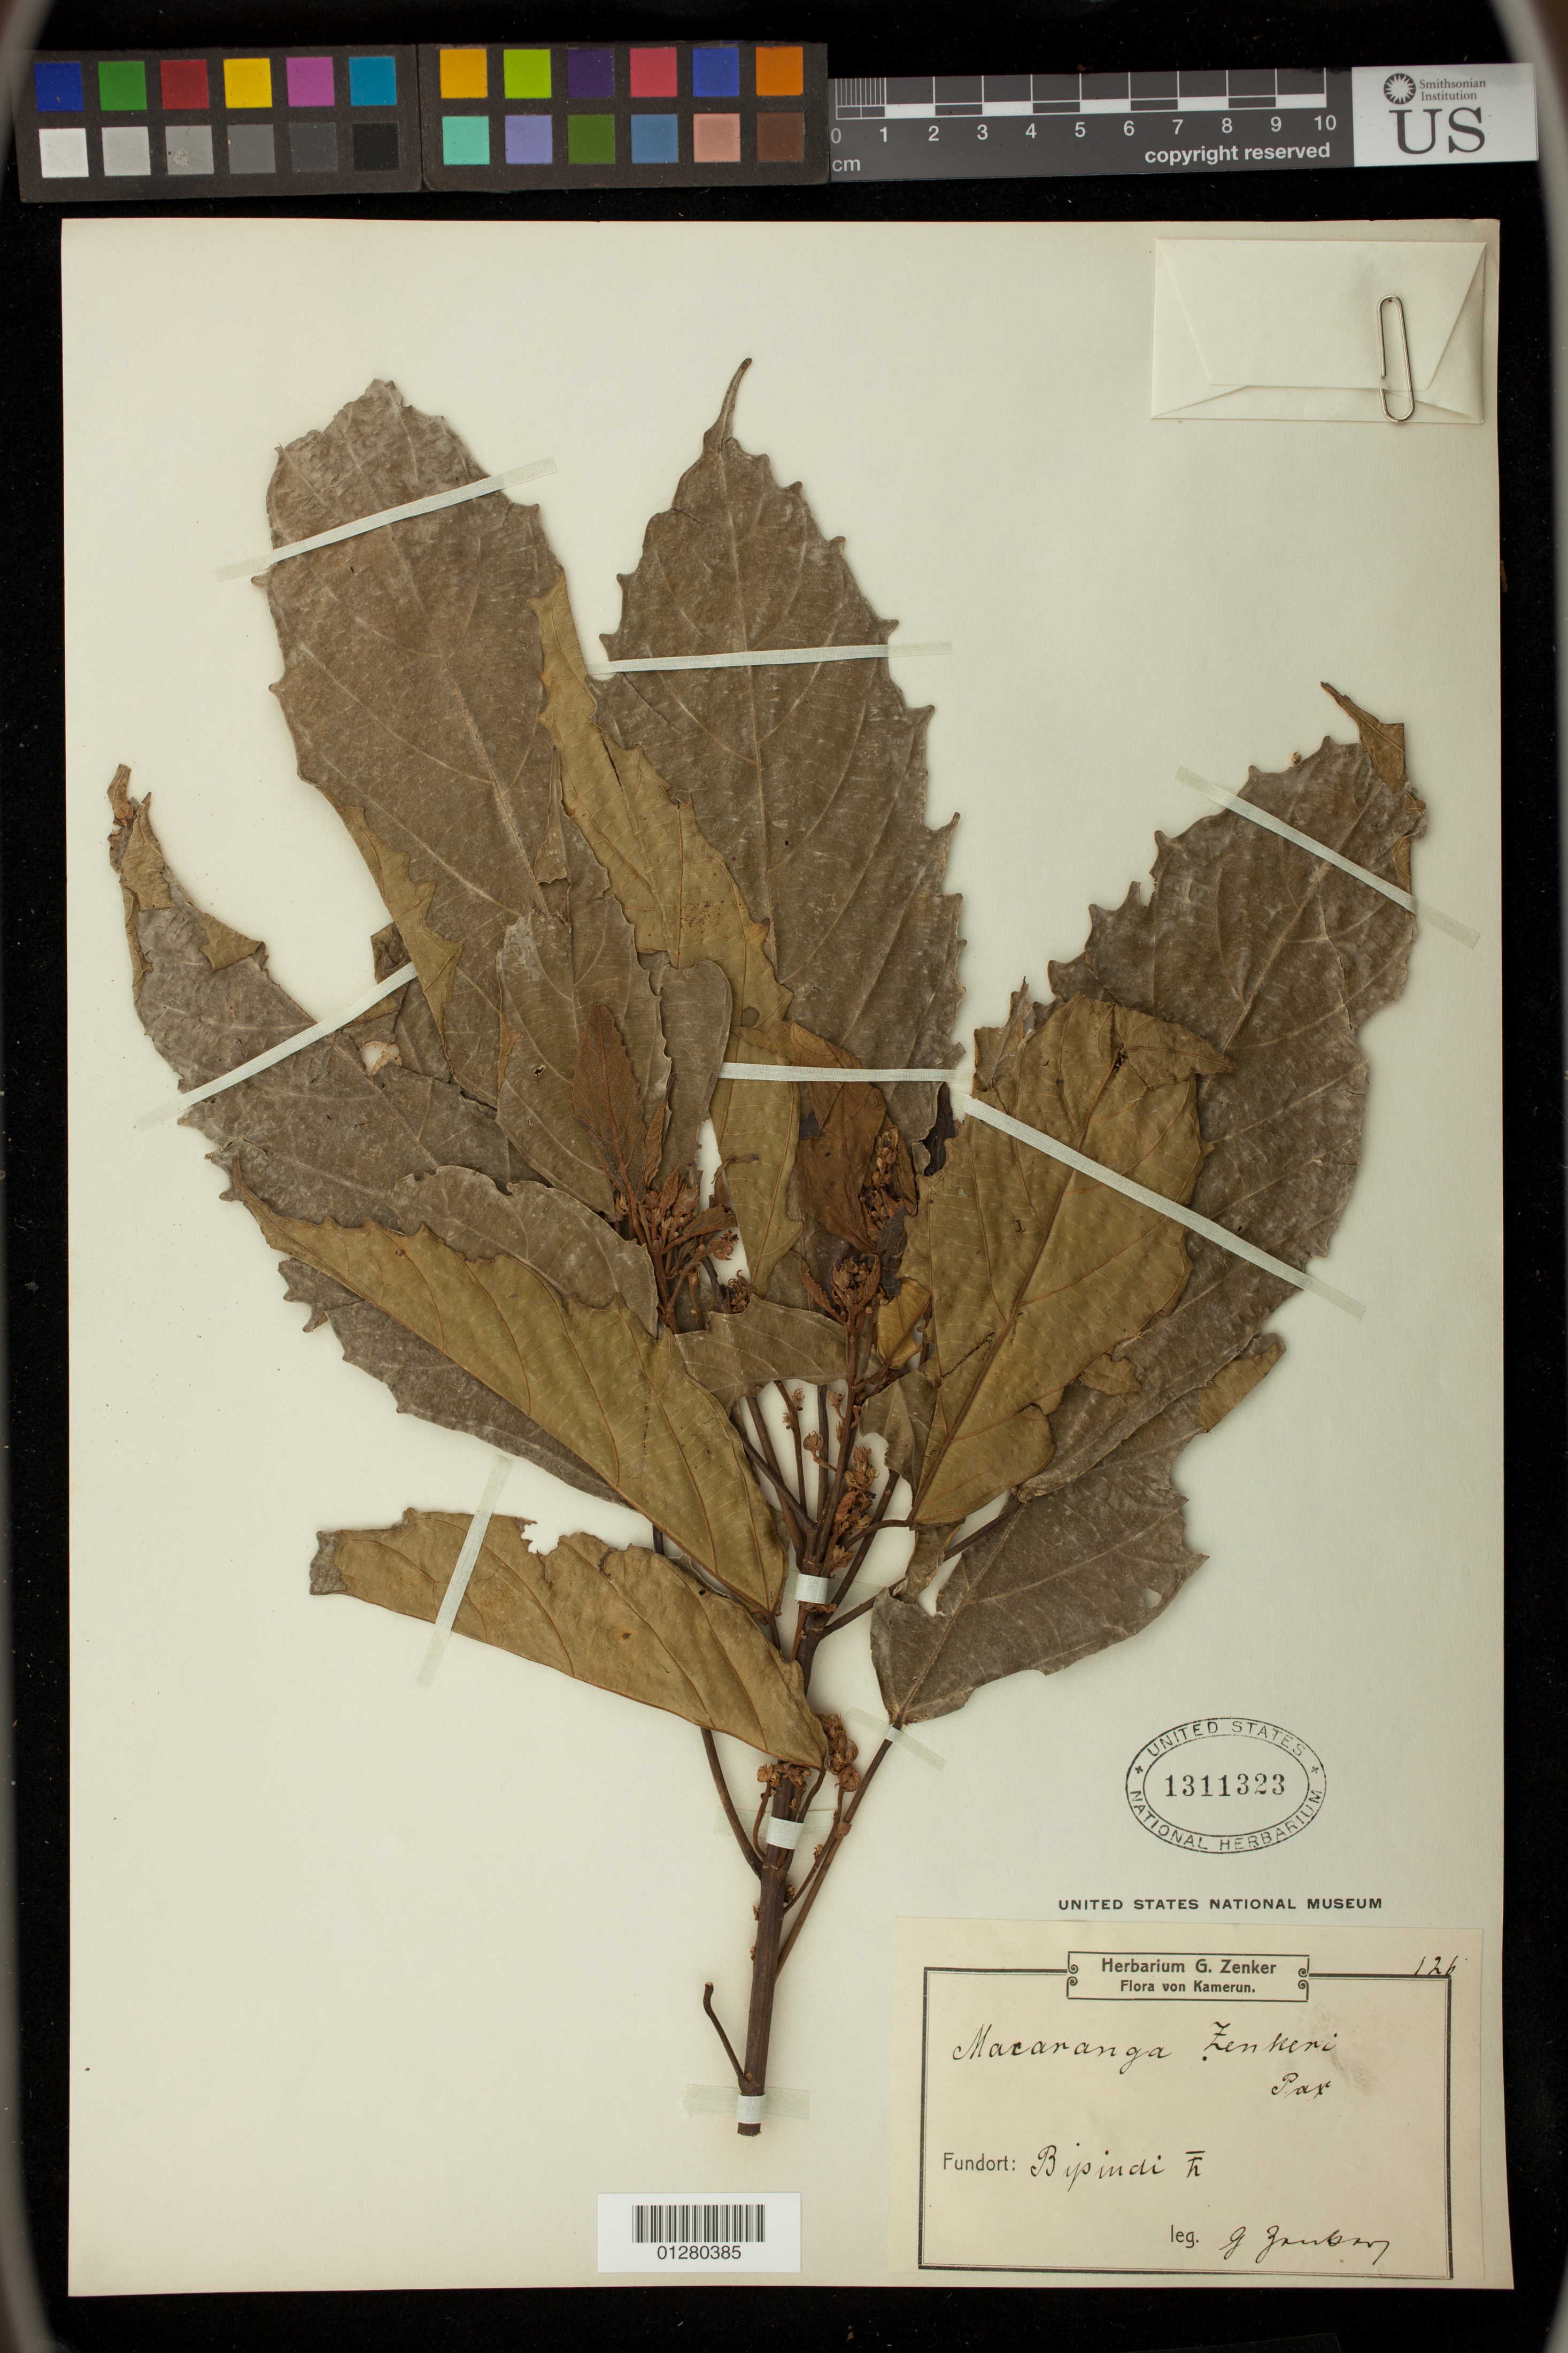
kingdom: Plantae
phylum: Tracheophyta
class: Magnoliopsida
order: Malpighiales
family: Euphorbiaceae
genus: Macaranga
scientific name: Macaranga zenkeri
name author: Pax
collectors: G. A. Zenker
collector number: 126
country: Cameroon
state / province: Sud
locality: Bipindi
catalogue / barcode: US 1311323